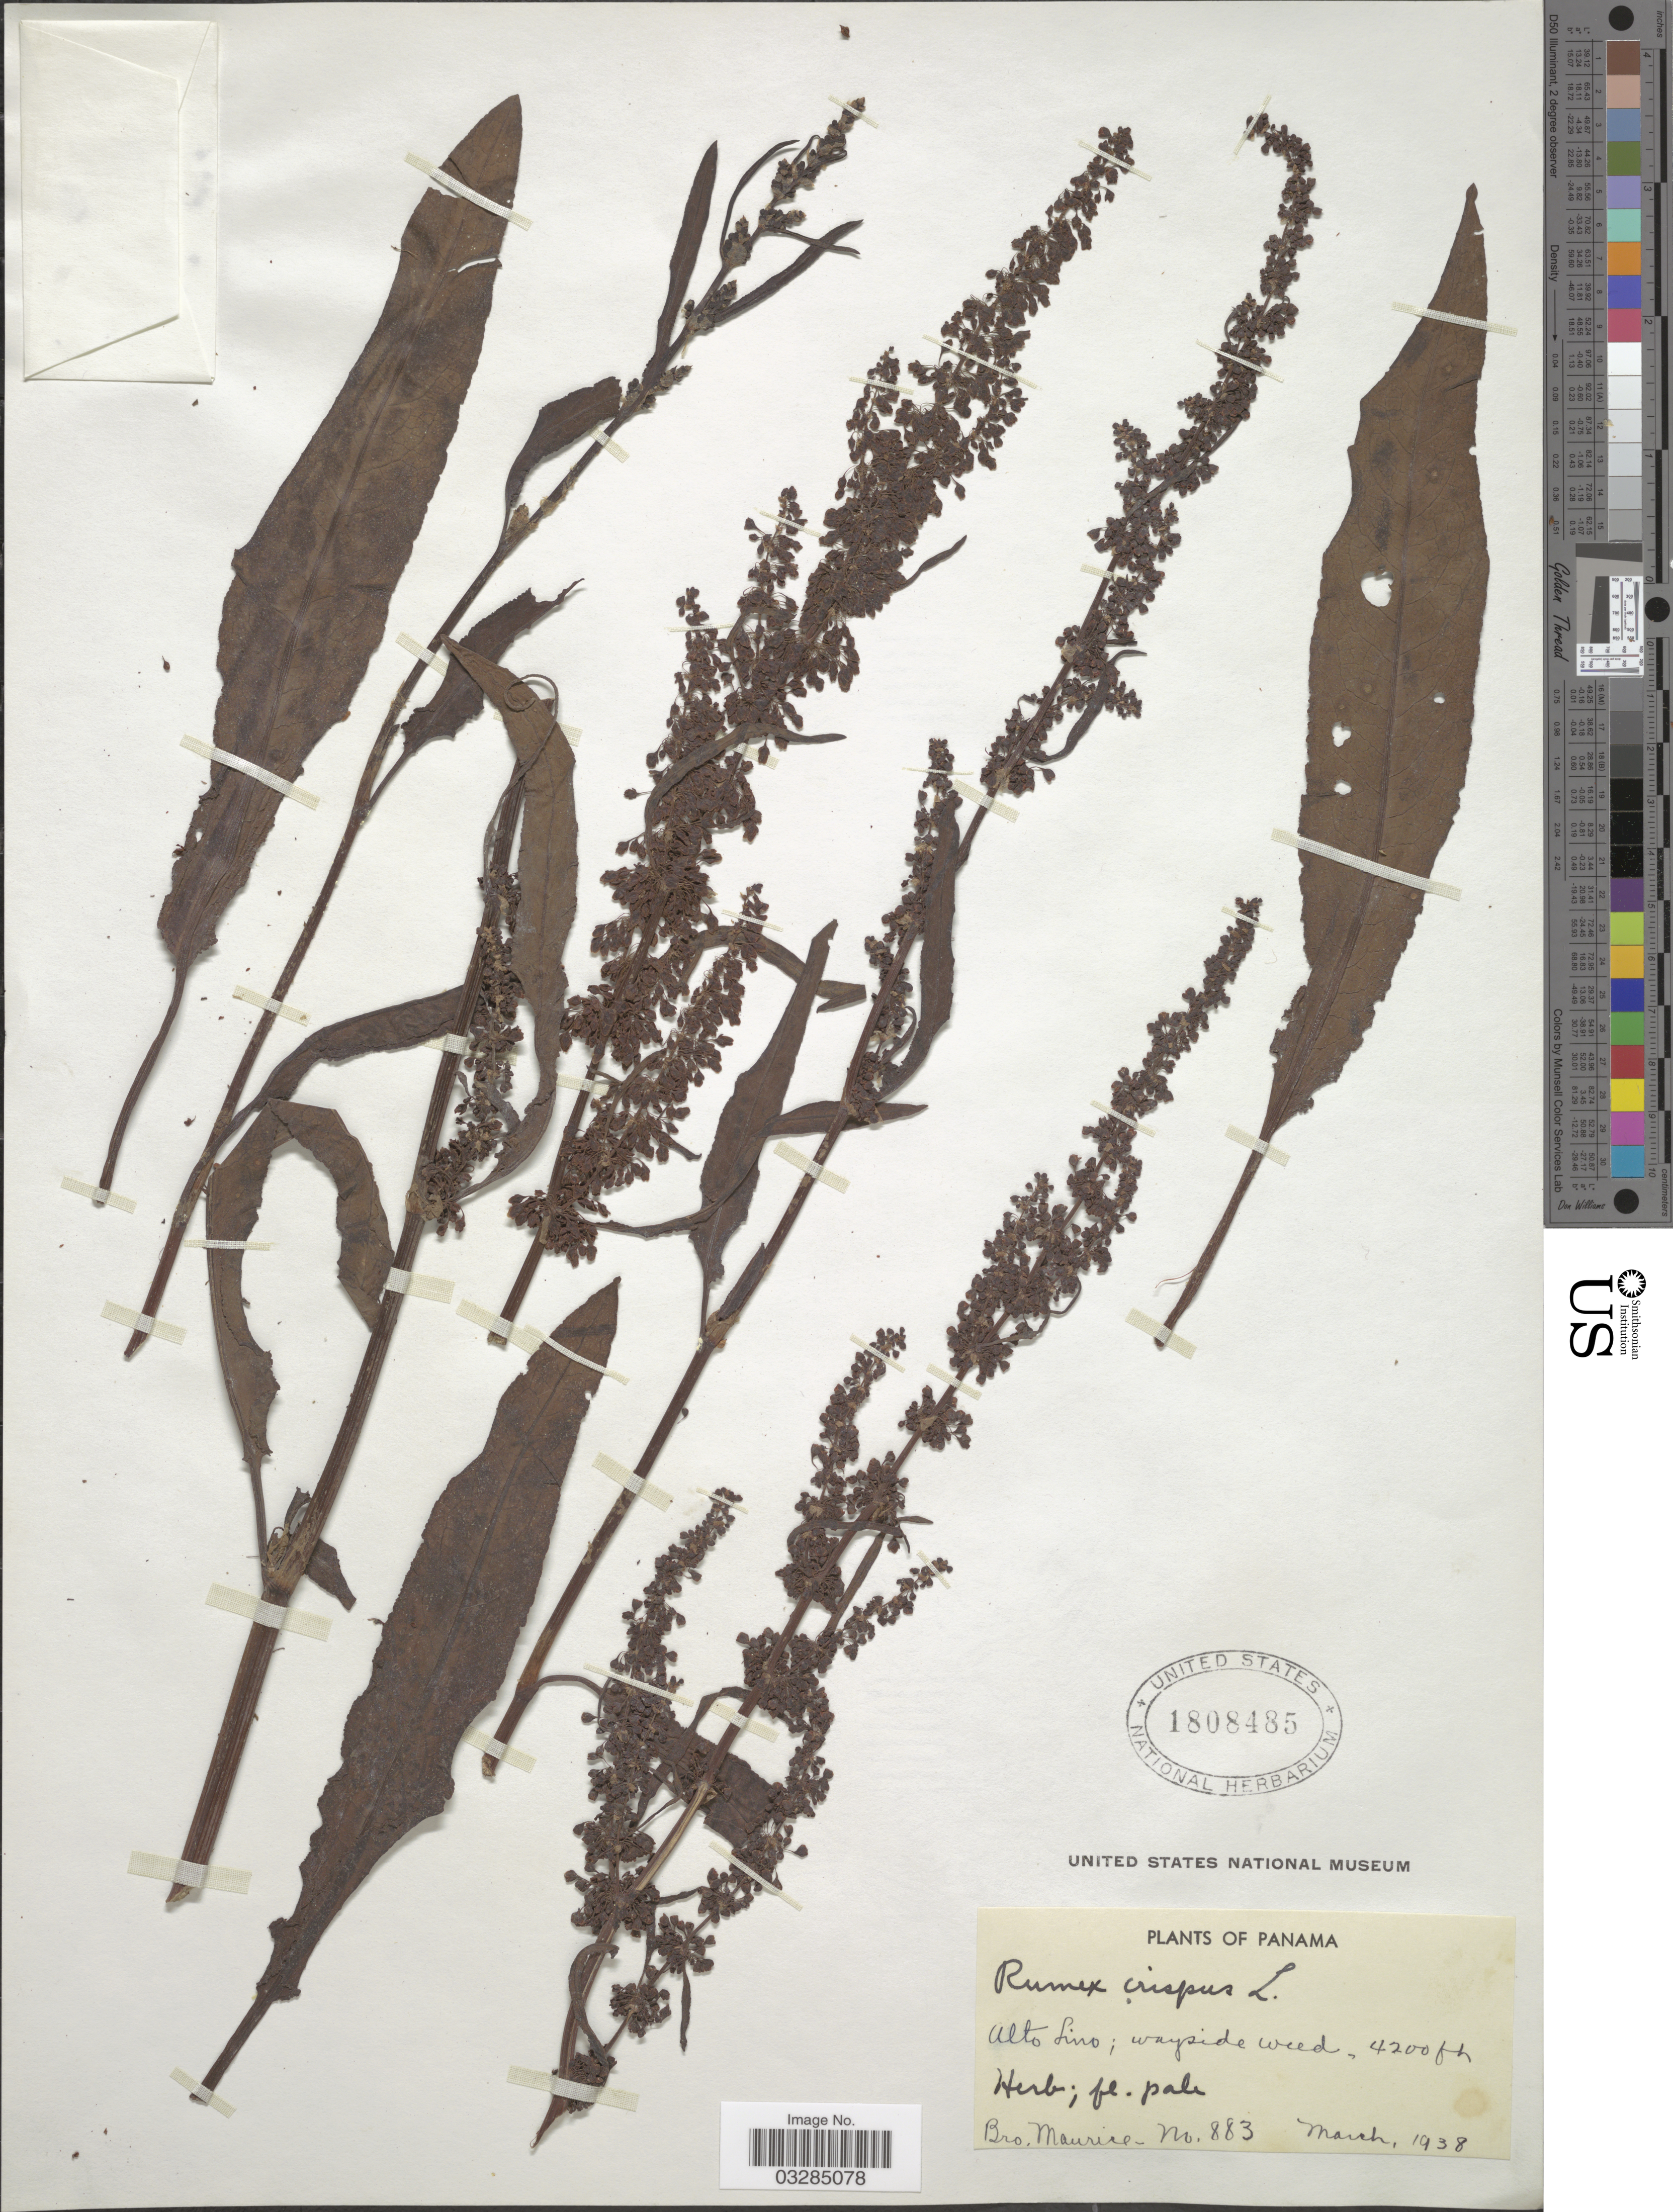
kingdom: Plantae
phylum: Tracheophyta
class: Magnoliopsida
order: Caryophyllales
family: Polygonaceae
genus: Rumex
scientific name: Rumex crispus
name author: L.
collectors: B. Maurice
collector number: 883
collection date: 1938-03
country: Panama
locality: Alto Lino.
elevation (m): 1280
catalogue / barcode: US 1808485